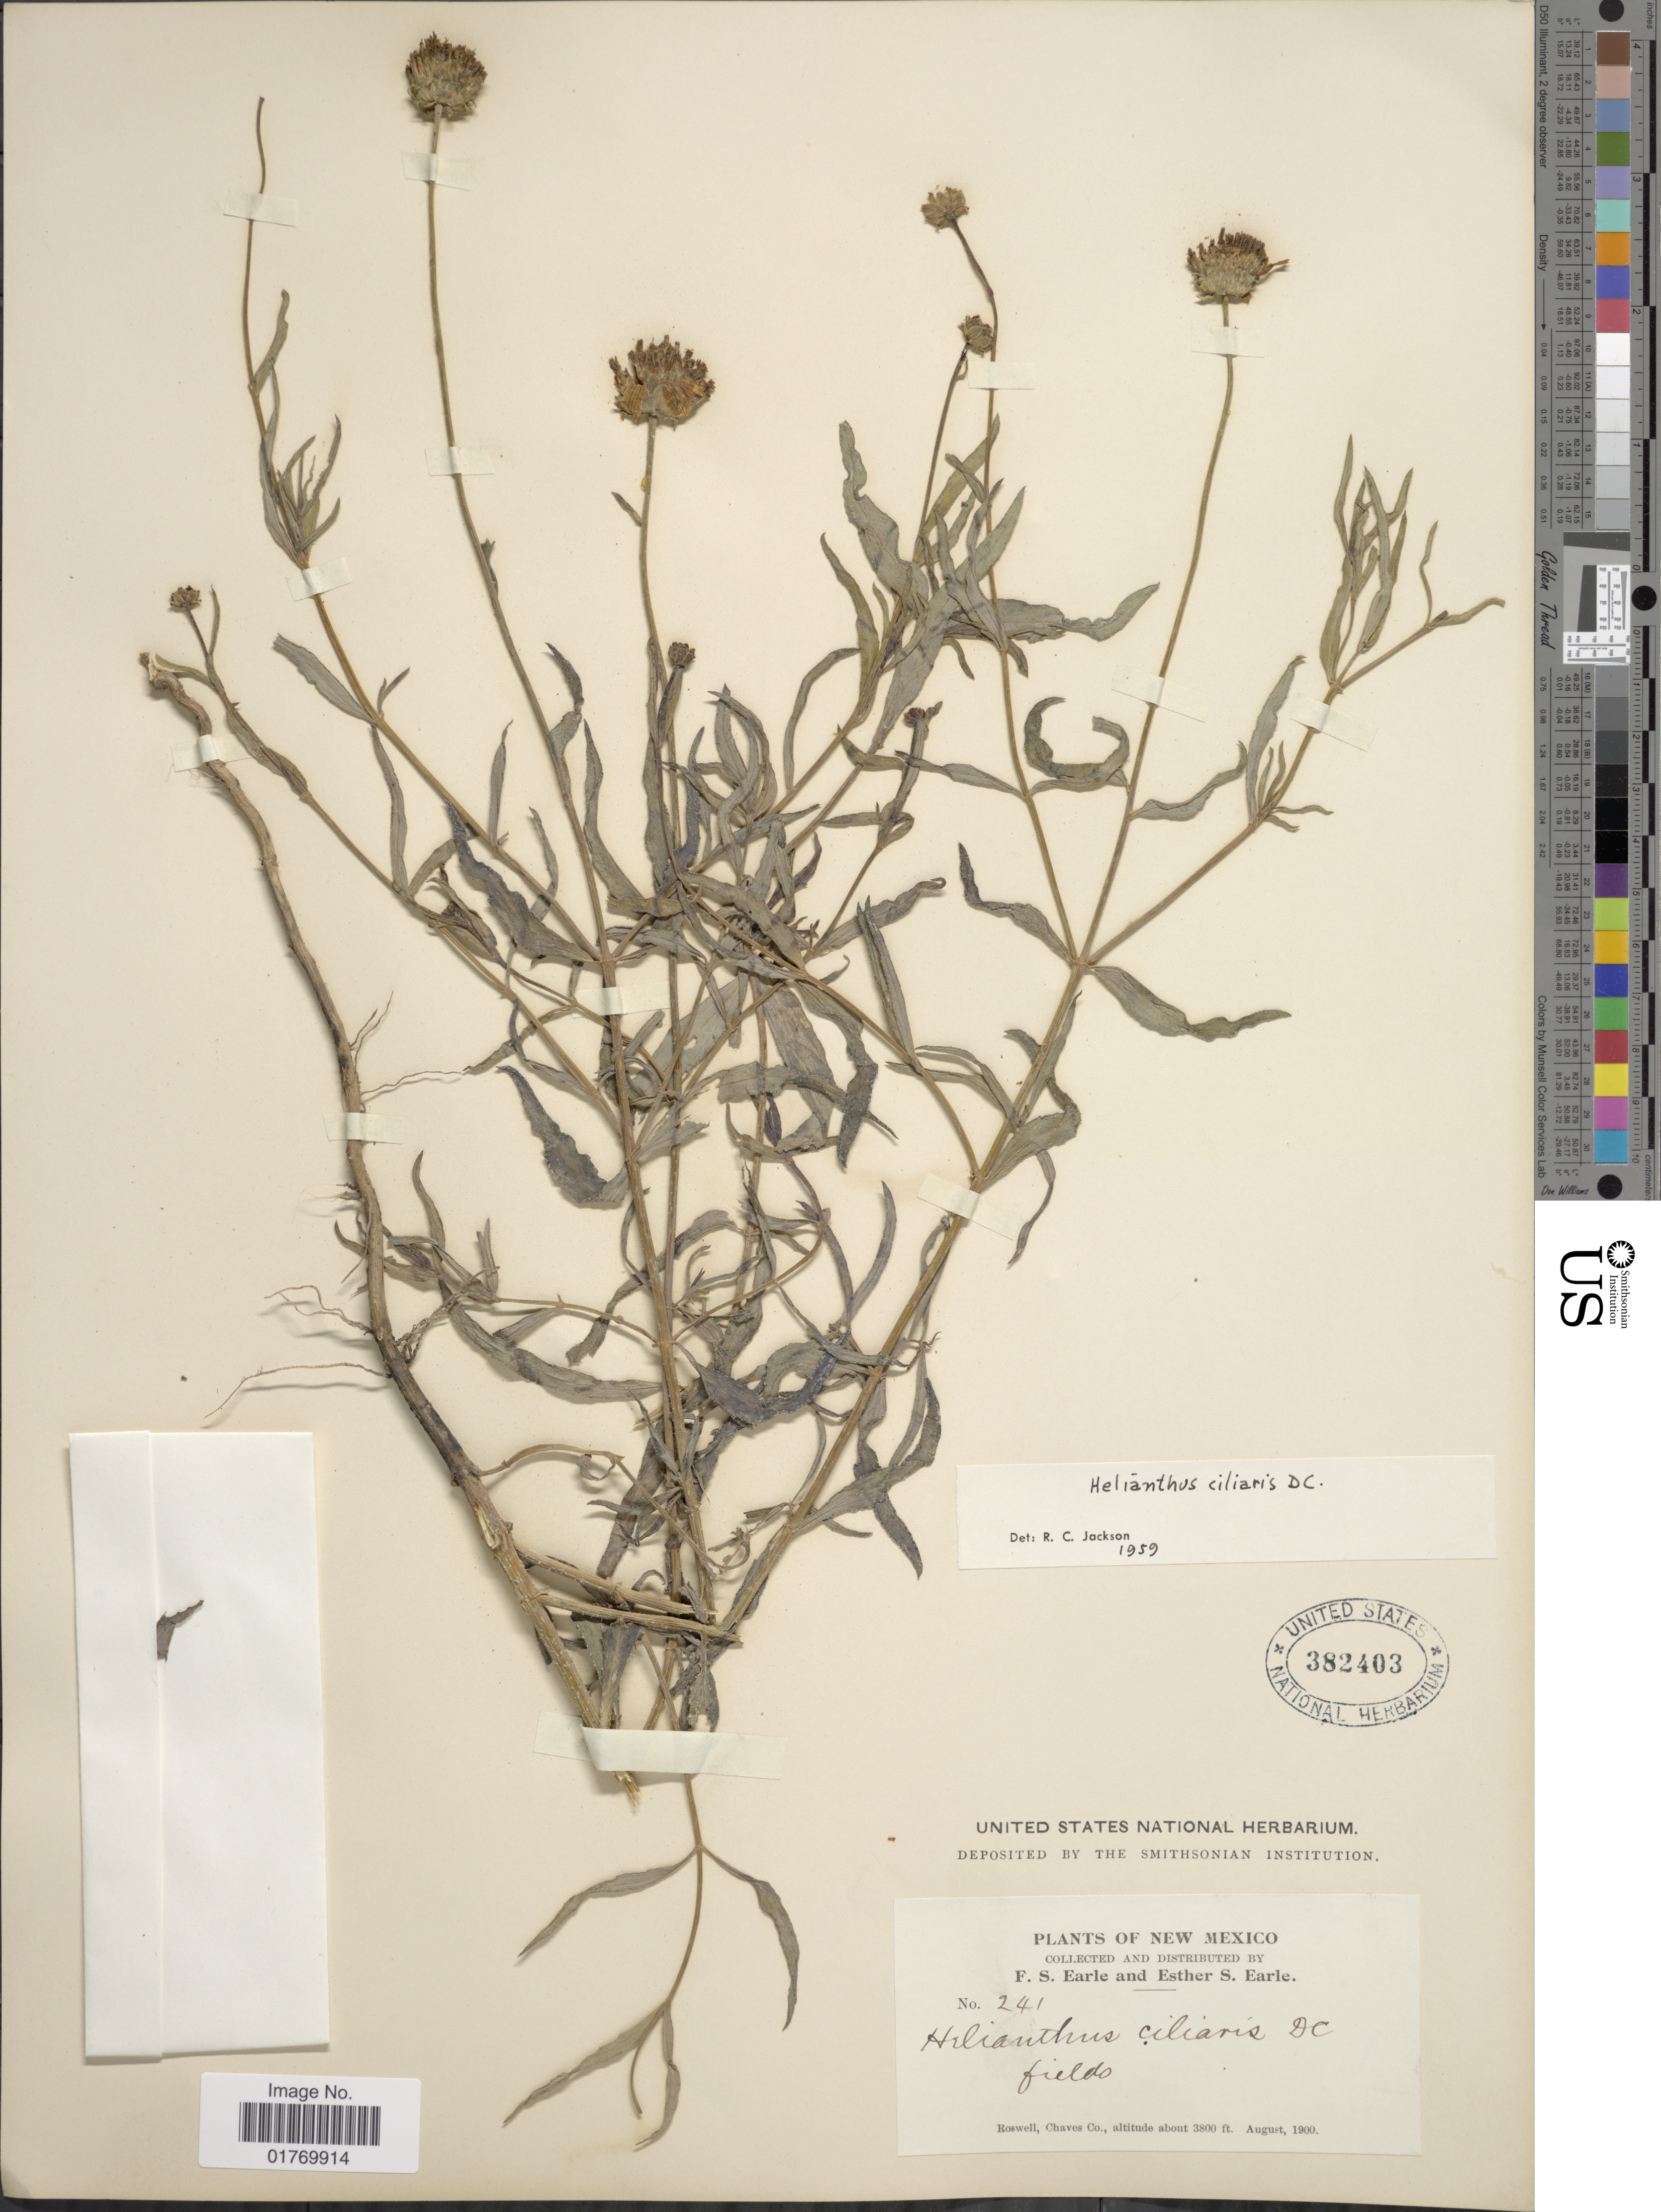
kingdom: Plantae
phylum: Tracheophyta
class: Magnoliopsida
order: Asterales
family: Asteraceae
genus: Helianthus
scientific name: Helianthus ciliaris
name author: DC.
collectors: F. S. Earle & E. S. Earle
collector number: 241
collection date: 1900-08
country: United States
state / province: New Mexico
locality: Roswell, Chaves Co.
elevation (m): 1158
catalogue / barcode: US 382403